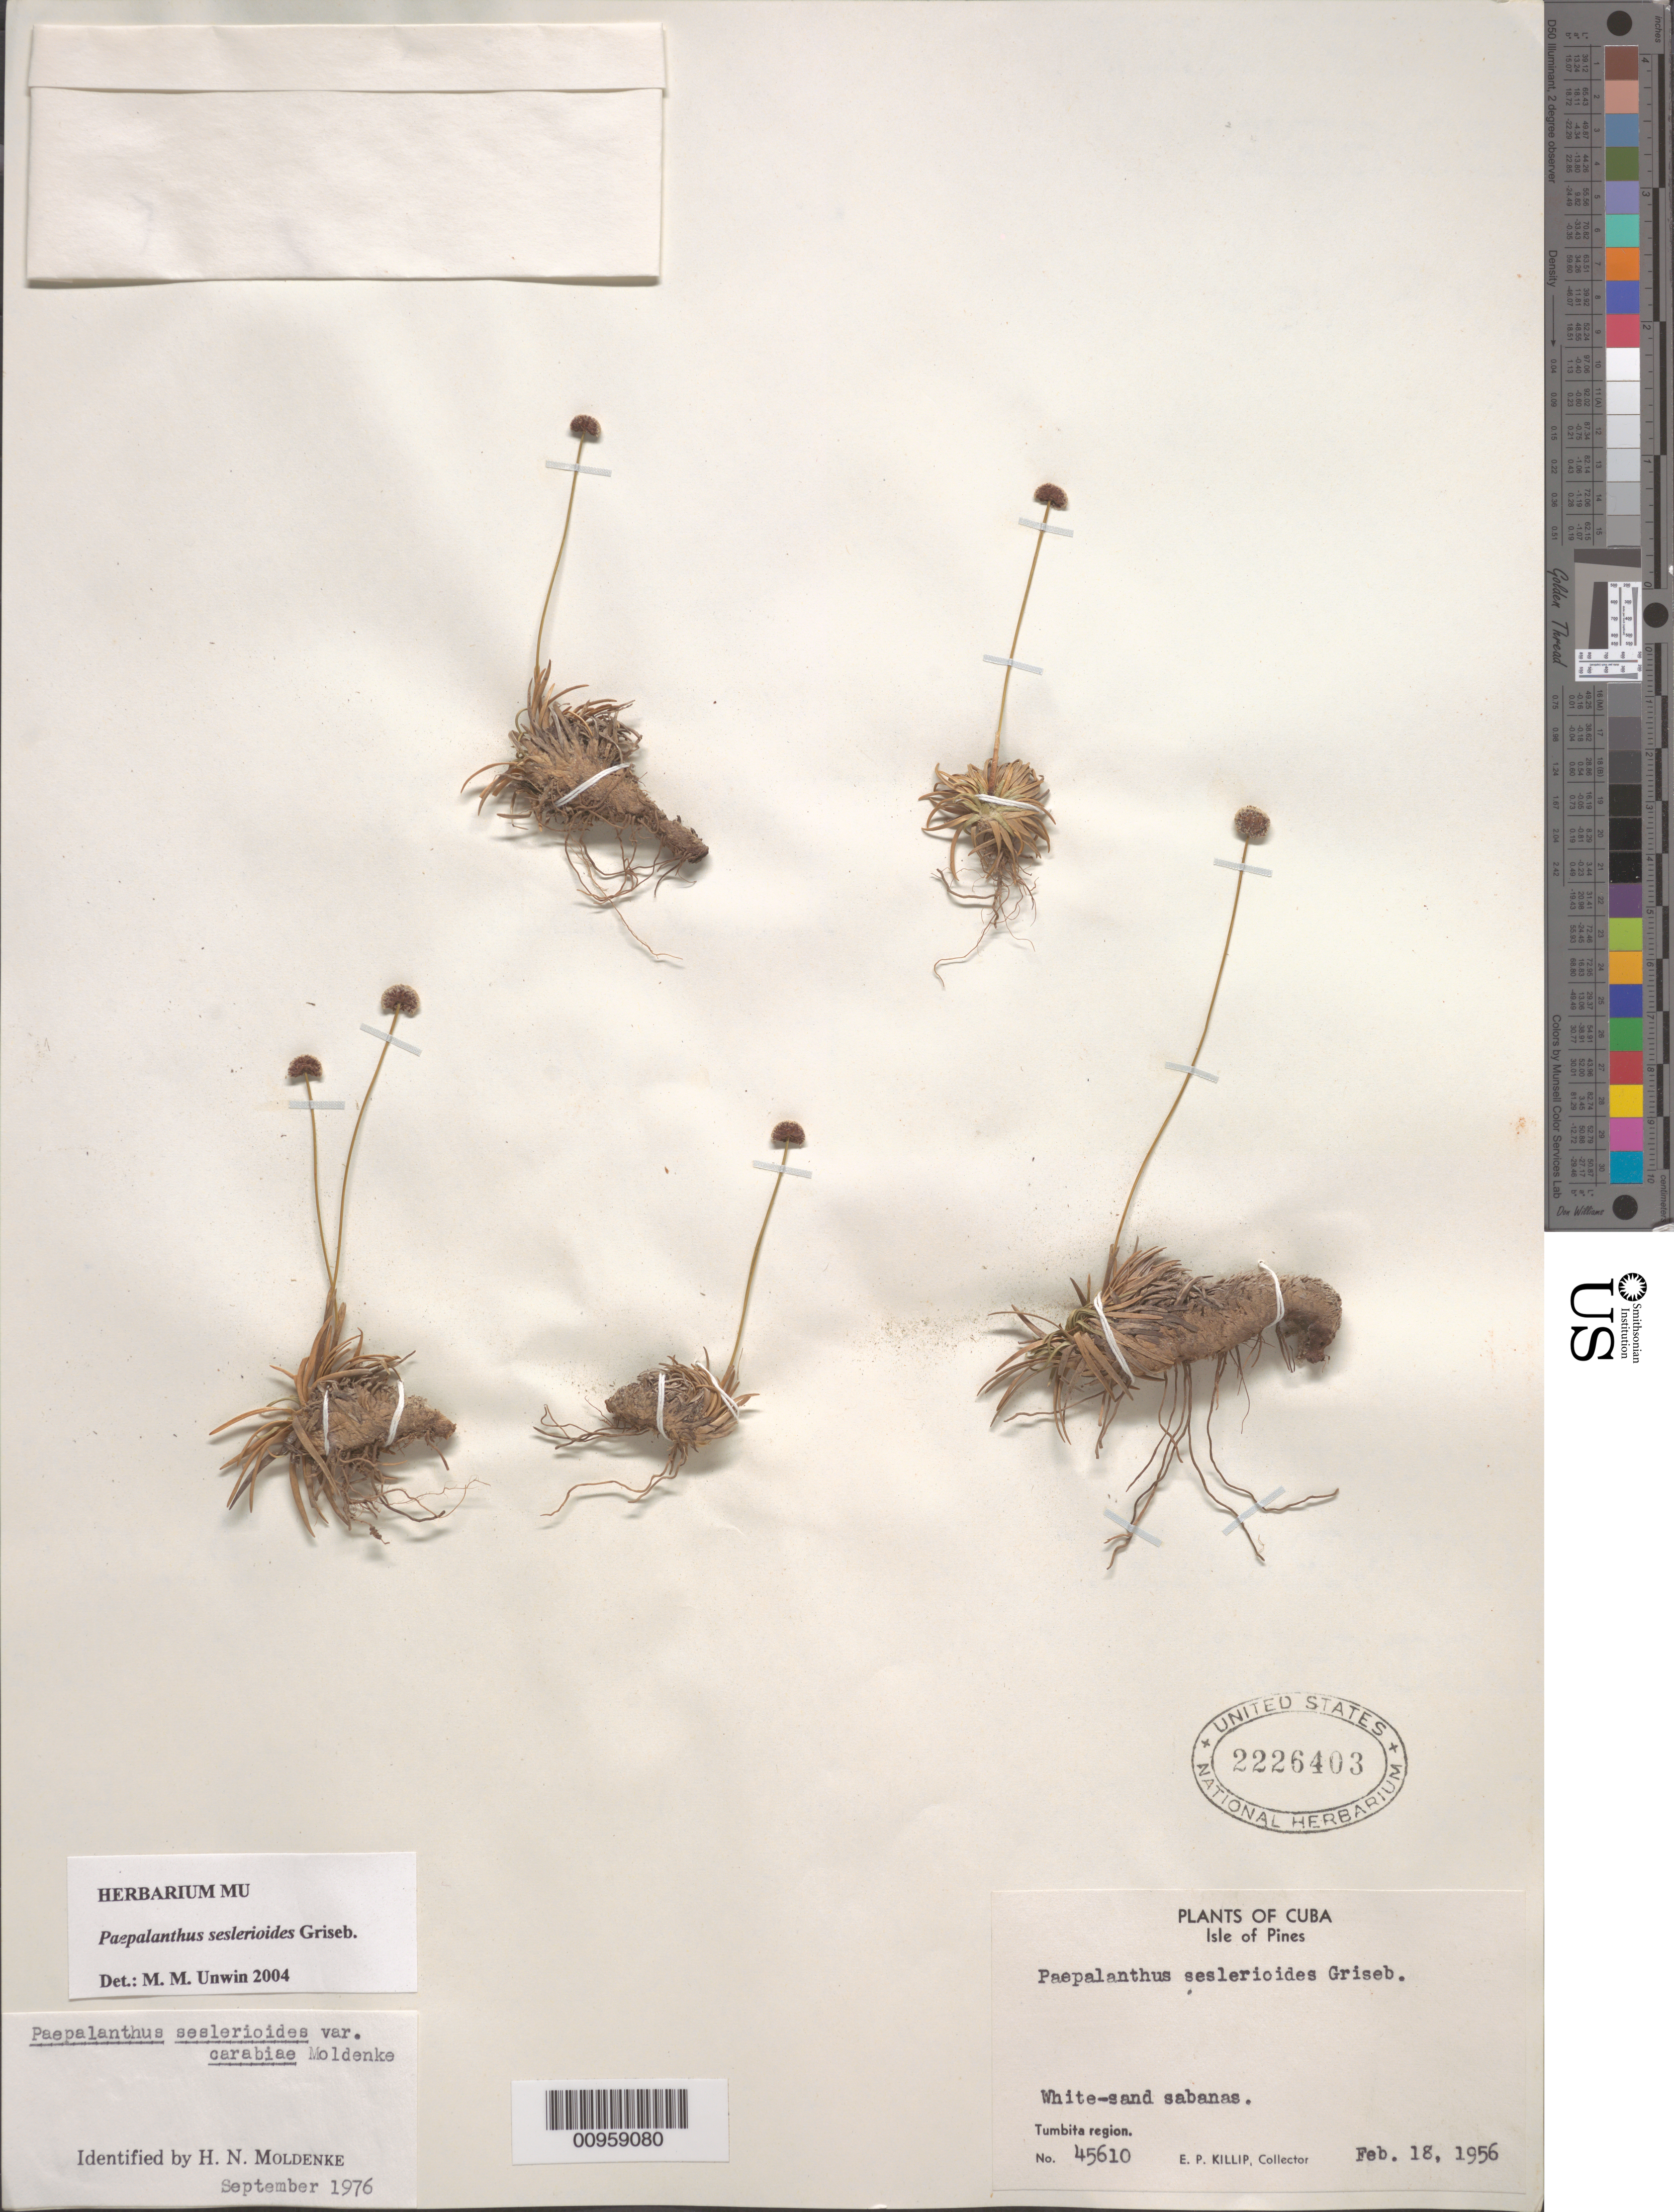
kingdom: Plantae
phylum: Tracheophyta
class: Liliopsida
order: Poales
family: Eriocaulaceae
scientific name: Giuliettia seslerioides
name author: (Griseb.) Andrino & Sano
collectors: E. P. Killip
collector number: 45610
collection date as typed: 18 Feb 1956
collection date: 1956-02-18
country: Cuba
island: Isla de la Juventud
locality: Tumbita Region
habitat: White-sand sabanas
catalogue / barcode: US 2226403